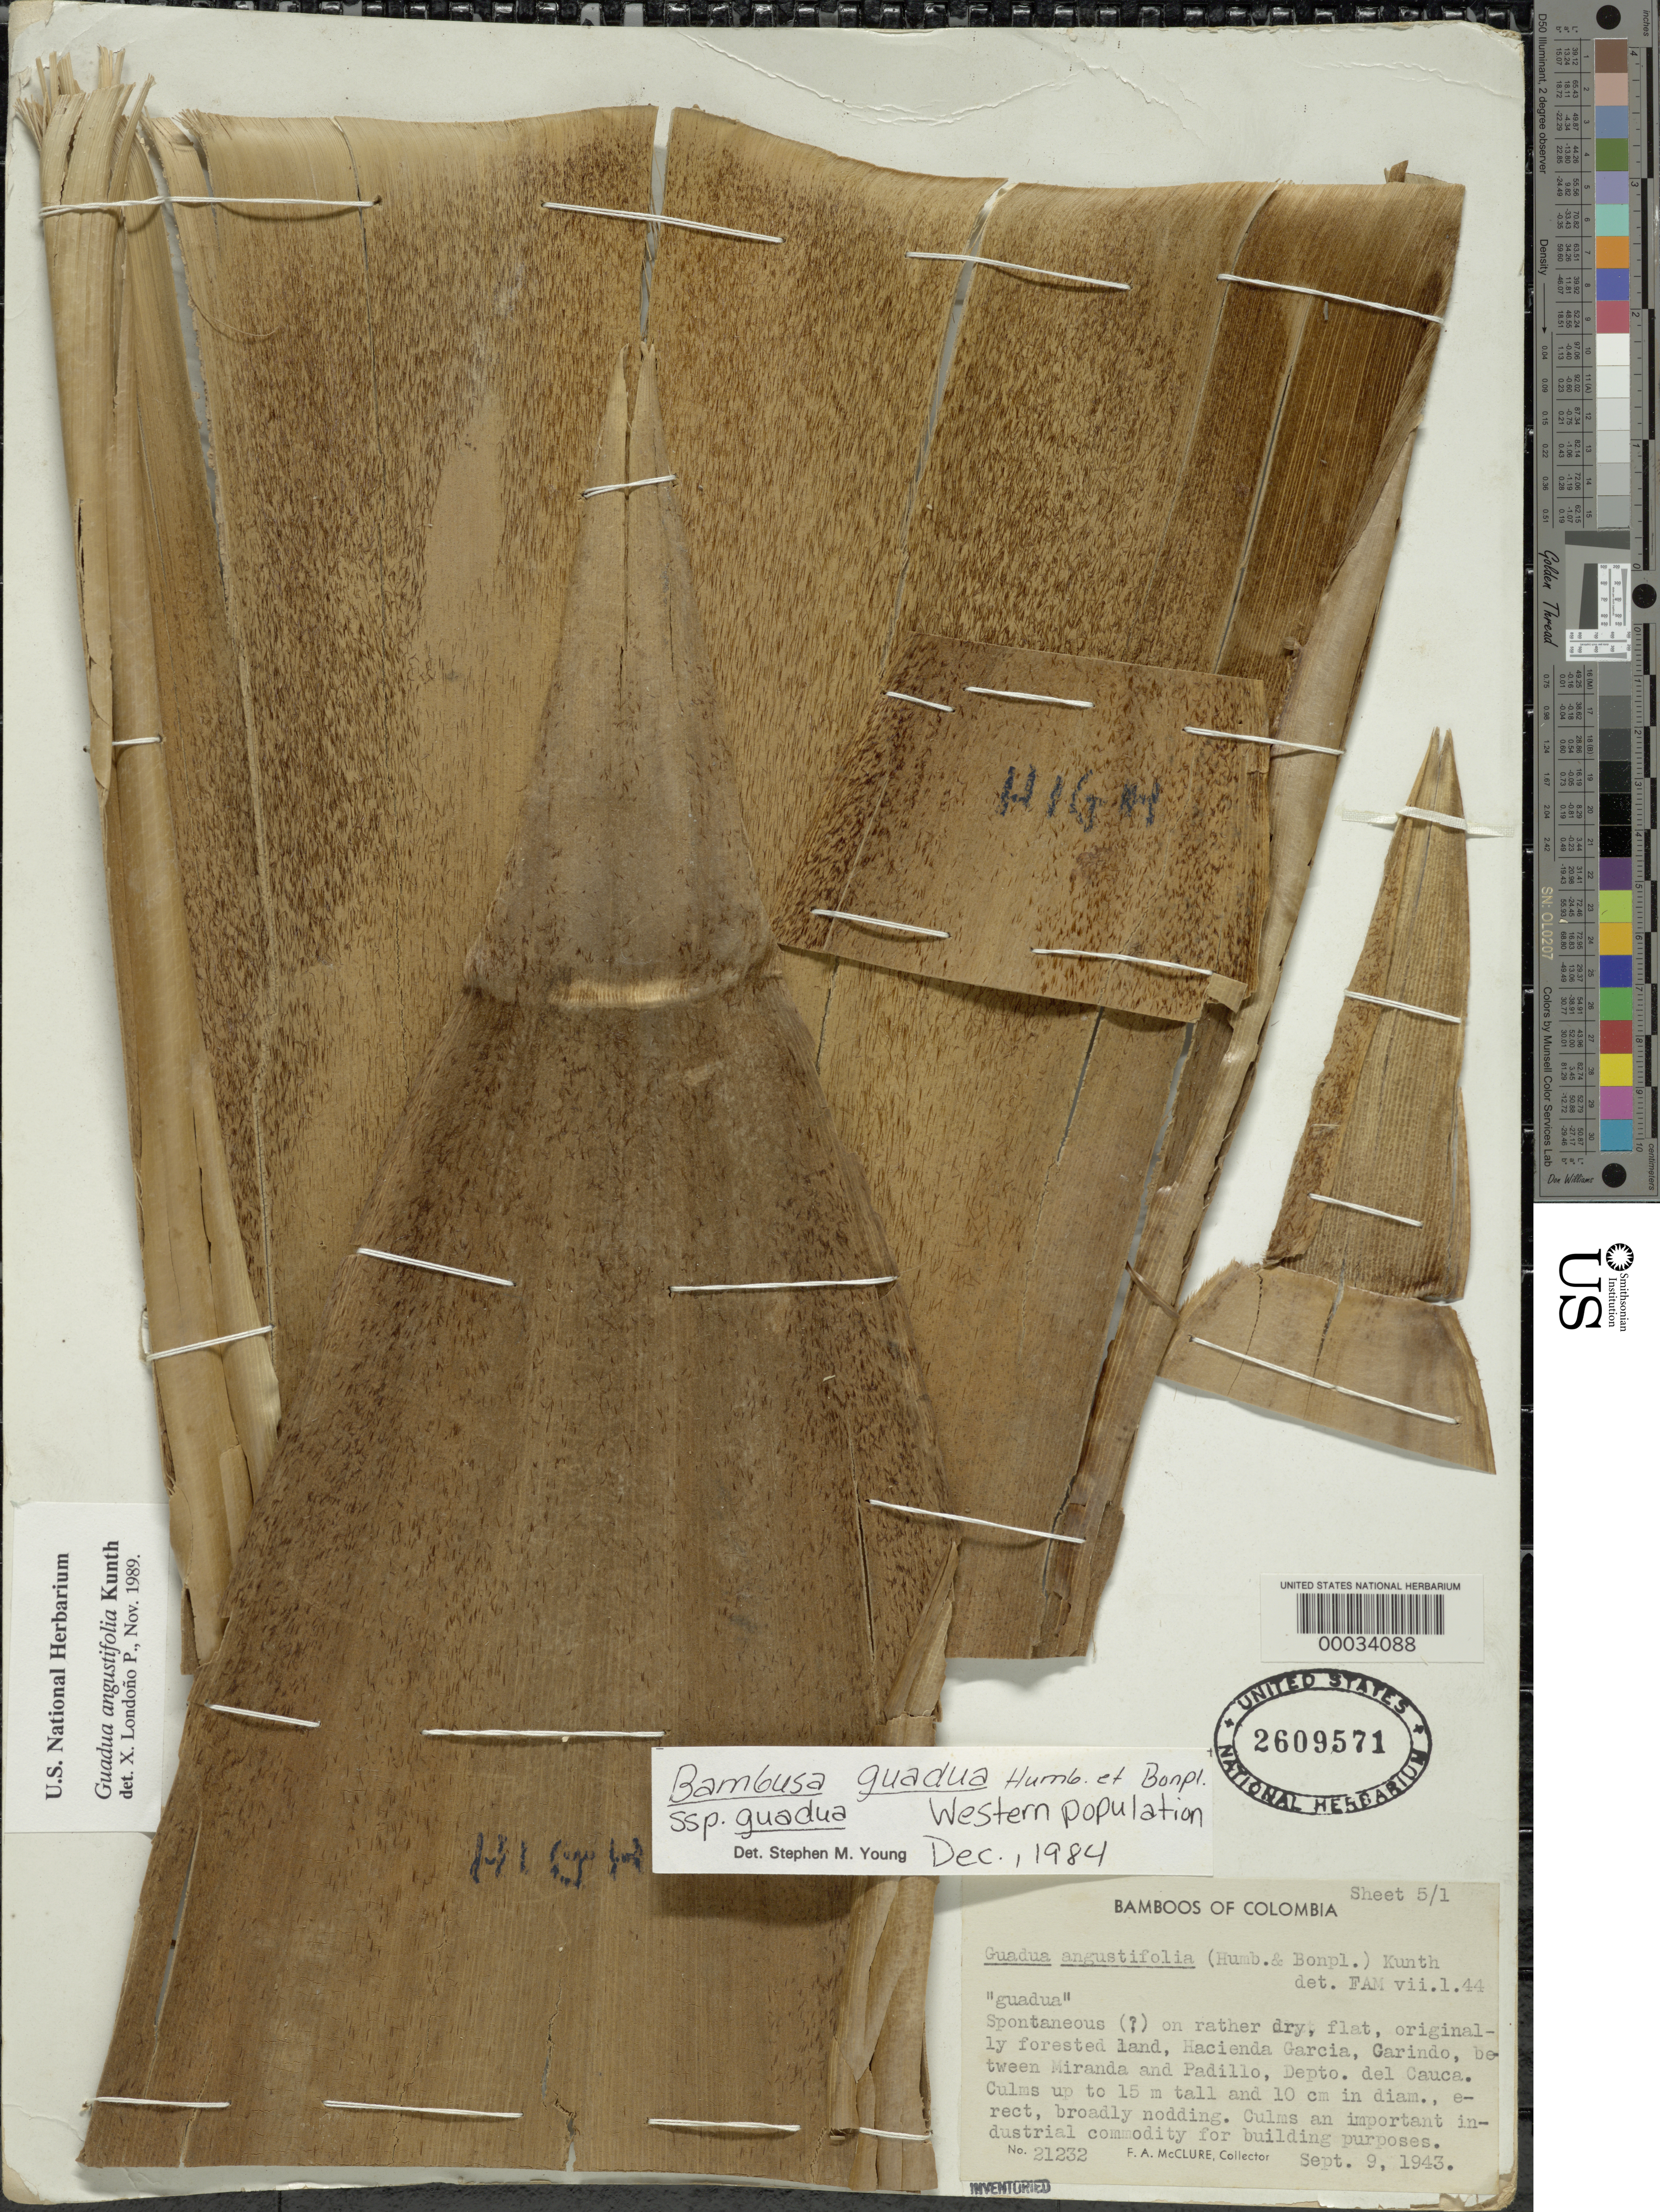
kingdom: Plantae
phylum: Tracheophyta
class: Liliopsida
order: Poales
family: Poaceae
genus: Guadua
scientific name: Guadua angustifolia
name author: Kunth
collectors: F. A. McClure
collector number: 21232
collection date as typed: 09 Sep 1943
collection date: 1943-09-09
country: Colombia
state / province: Cauca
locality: Hacienda Garcia, Carindo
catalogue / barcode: US 2609571